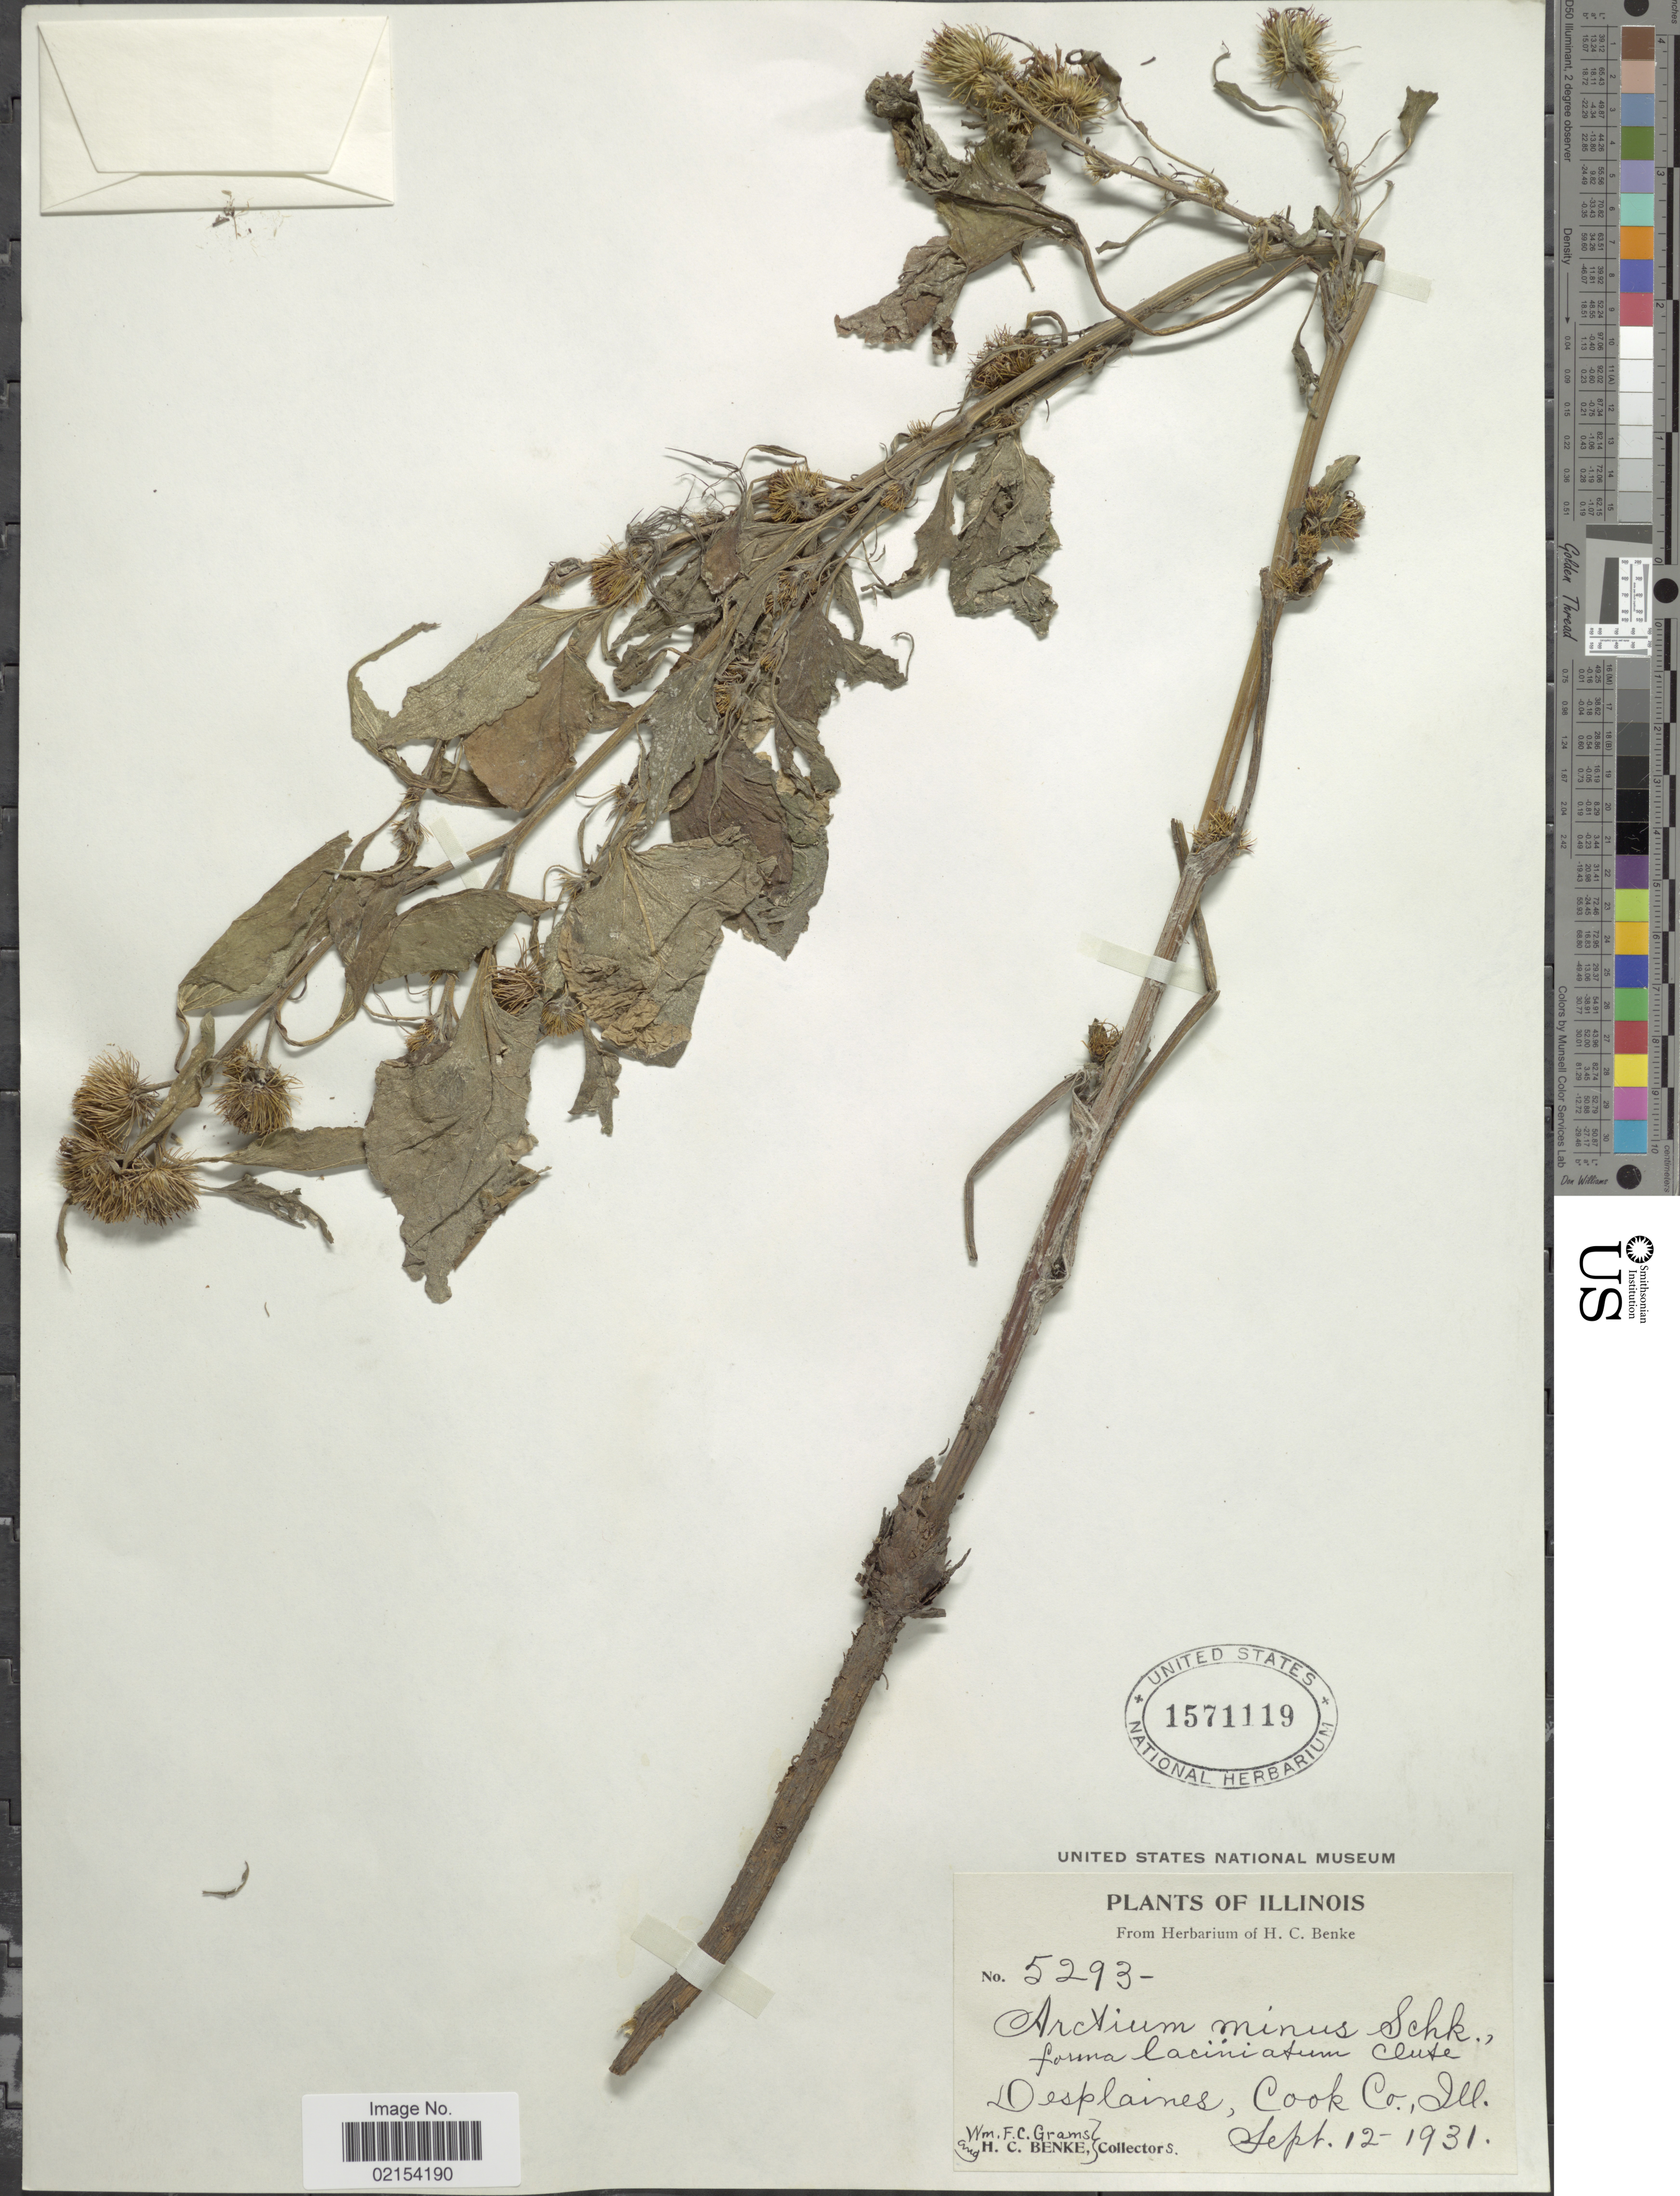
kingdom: Plantae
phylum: Tracheophyta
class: Magnoliopsida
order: Asterales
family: Asteraceae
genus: Arctium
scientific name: Arctium minus f. laciniatum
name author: Clute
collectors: F. Grams & H. Benke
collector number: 5293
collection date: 1931-09-12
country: United States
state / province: Illinois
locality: De Plaines, Cook Co.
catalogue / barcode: US 1571119